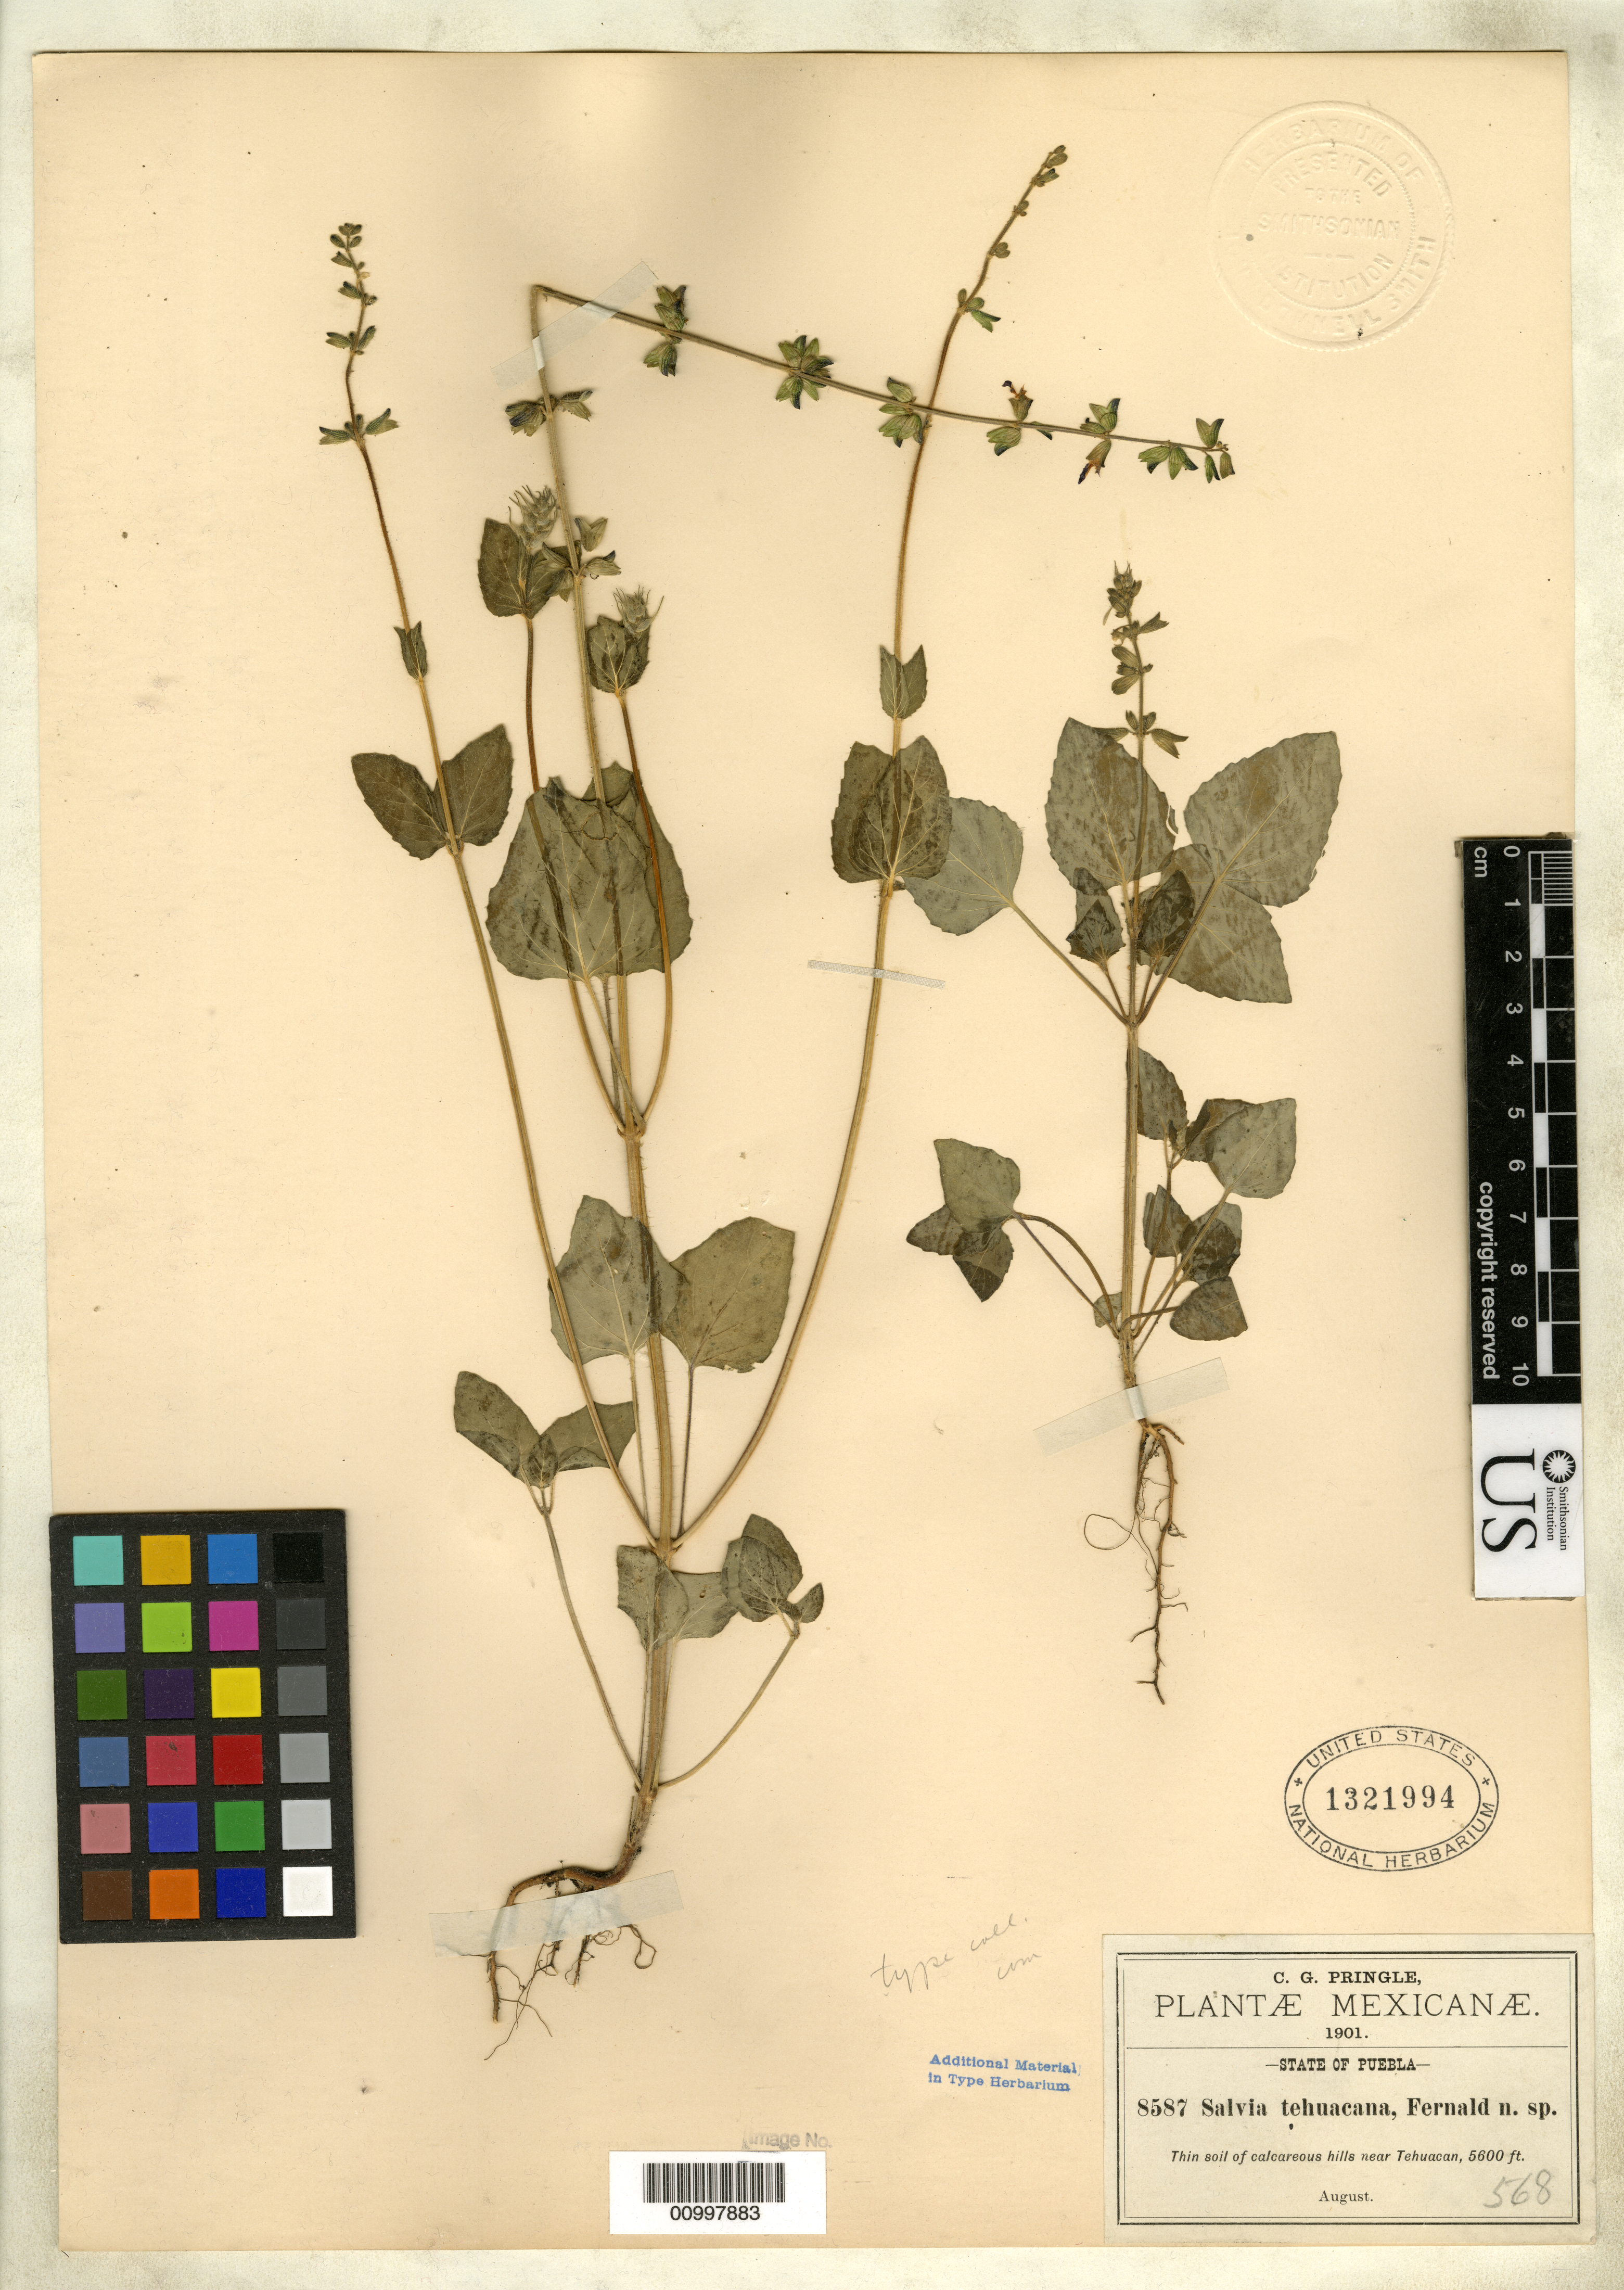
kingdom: Plantae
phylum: Tracheophyta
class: Magnoliopsida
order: Lamiales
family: Lamiaceae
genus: Salvia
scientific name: Salvia tehuacana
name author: Fernald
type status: Isotype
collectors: C. G. Pringle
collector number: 8587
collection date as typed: Aug 1901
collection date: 1901-08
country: Mexico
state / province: Puebla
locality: Thin soil of calcareous hills near Tehuacan.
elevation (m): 1707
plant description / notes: Specimen ex John Donnell Smith herbarium.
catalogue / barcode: US 1321994